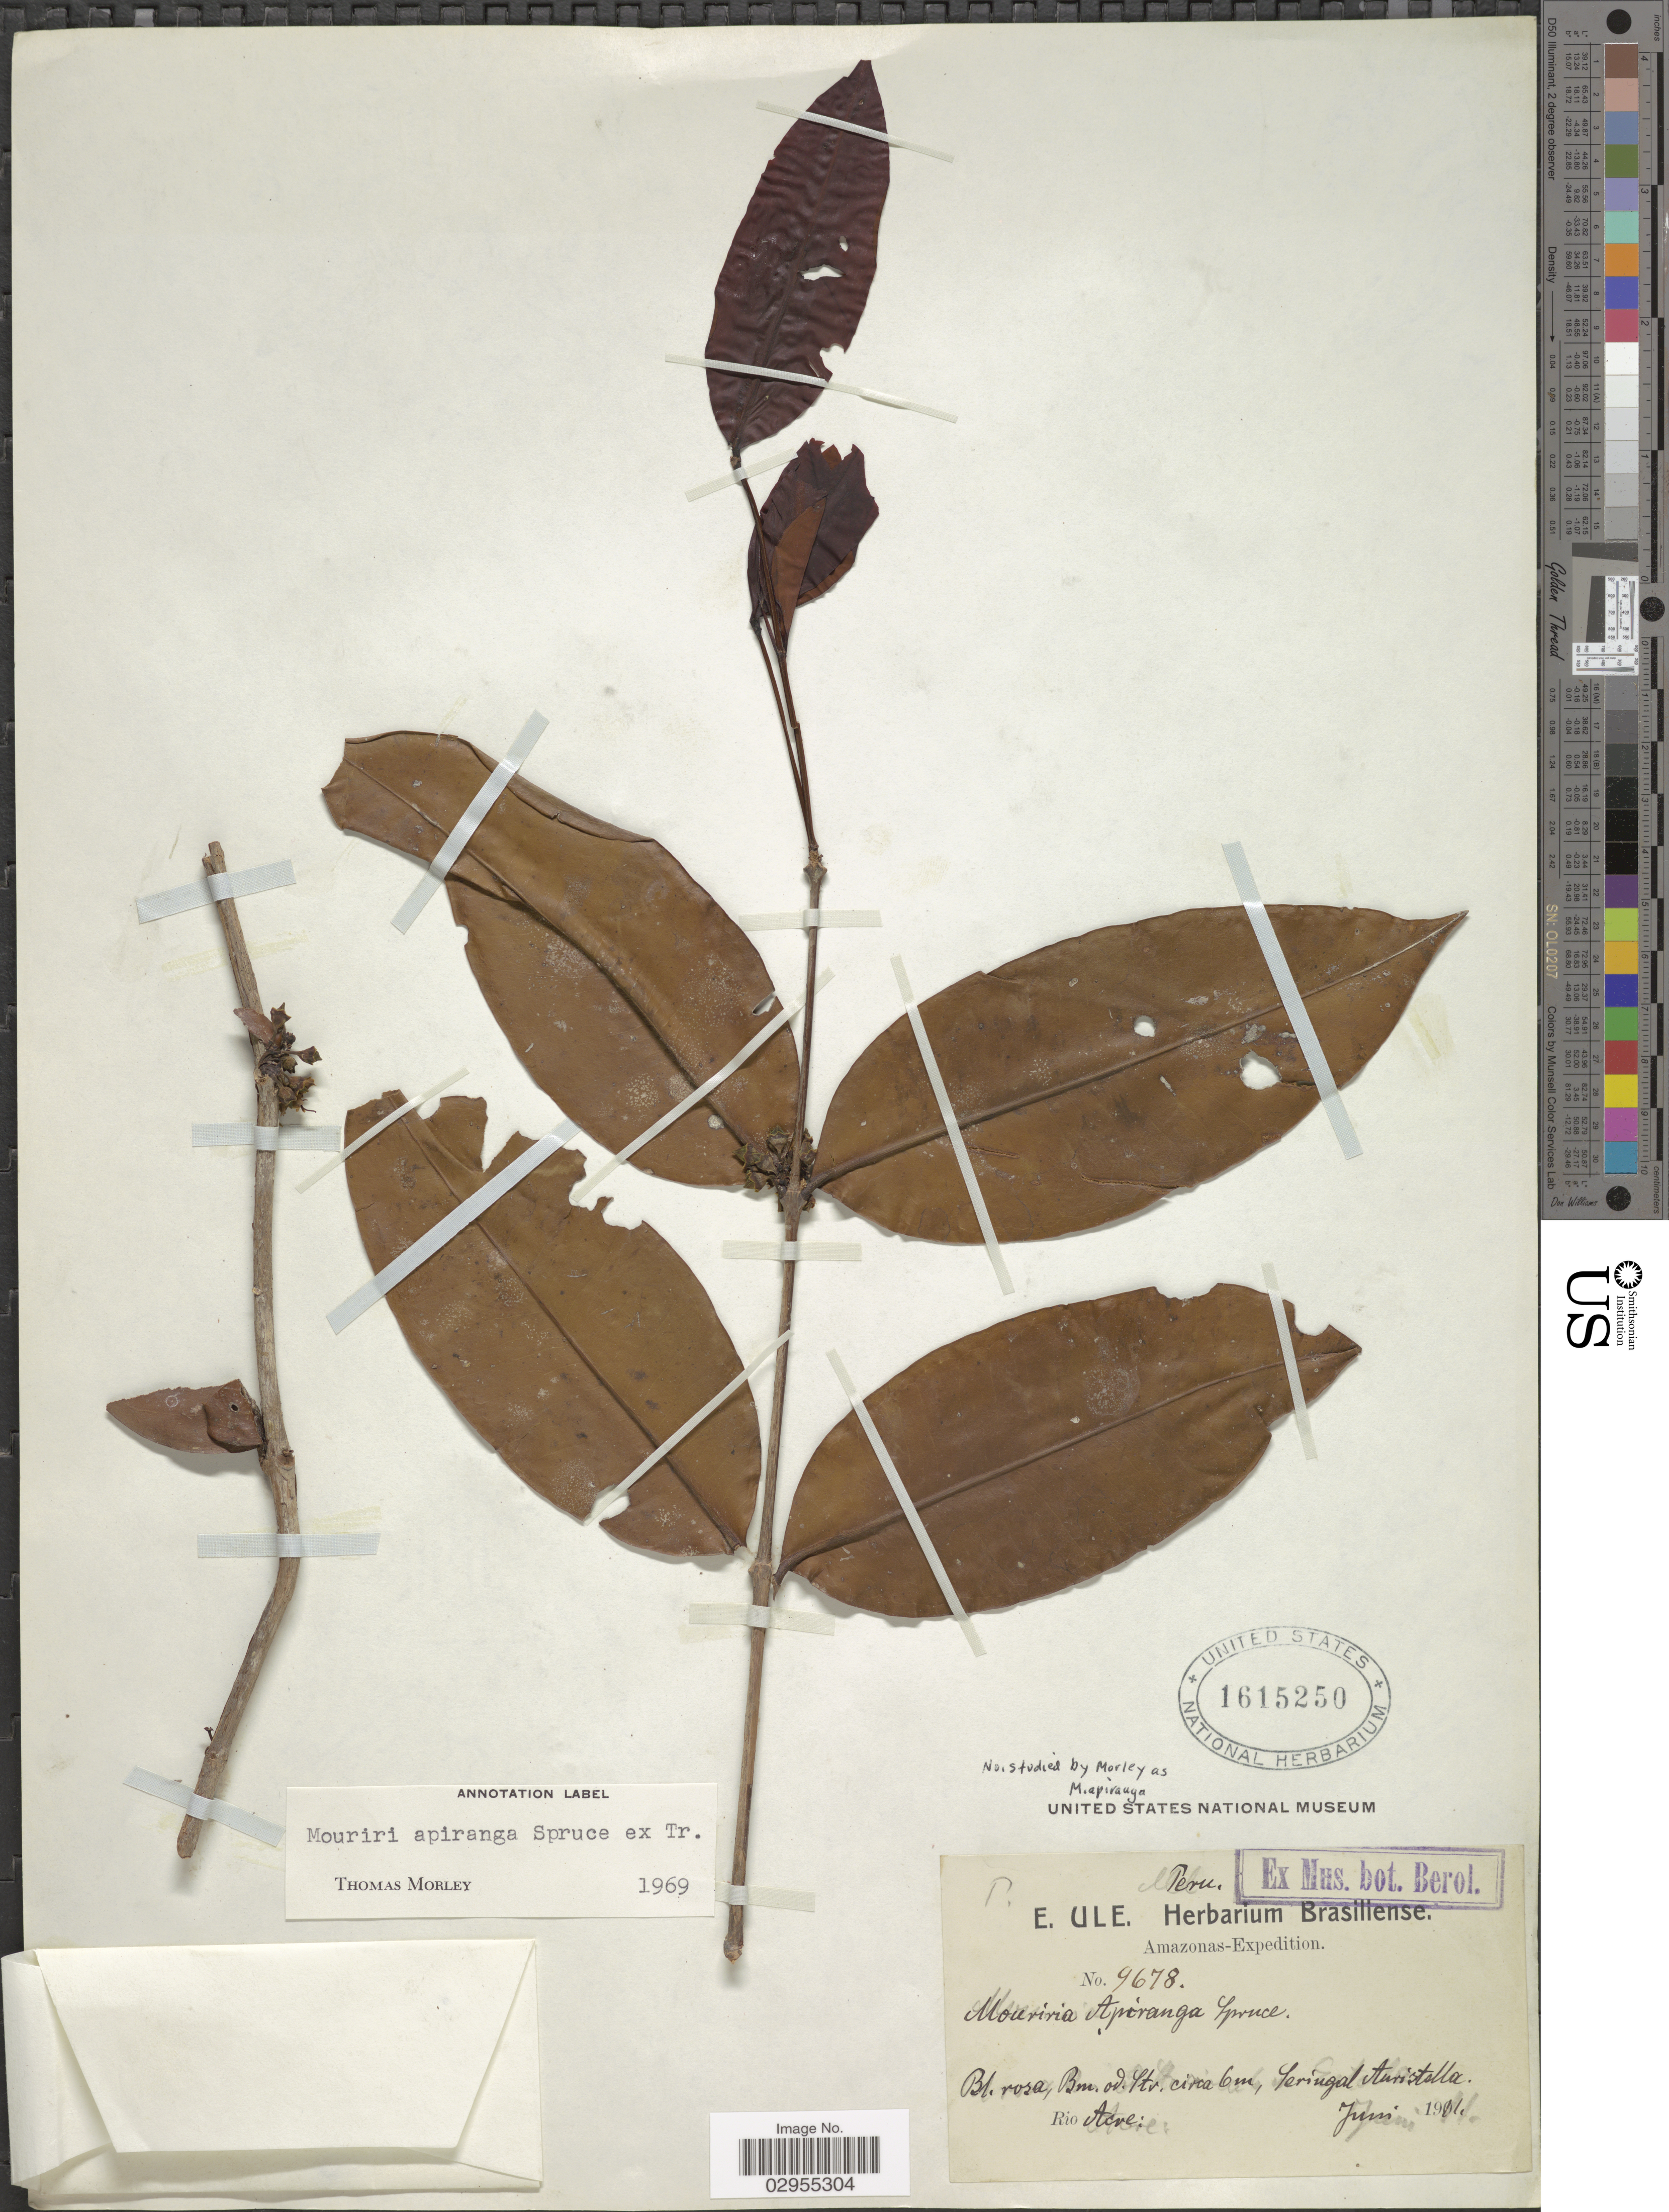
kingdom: Plantae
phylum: Tracheophyta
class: Magnoliopsida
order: Myrtales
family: Melastomataceae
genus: Mouriri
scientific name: Mouriri apiranga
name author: Spruce ex Triana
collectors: E. H. Ule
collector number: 9678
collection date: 1911-06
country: Peru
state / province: Amazonas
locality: Rio Acre.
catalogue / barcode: US 1615250